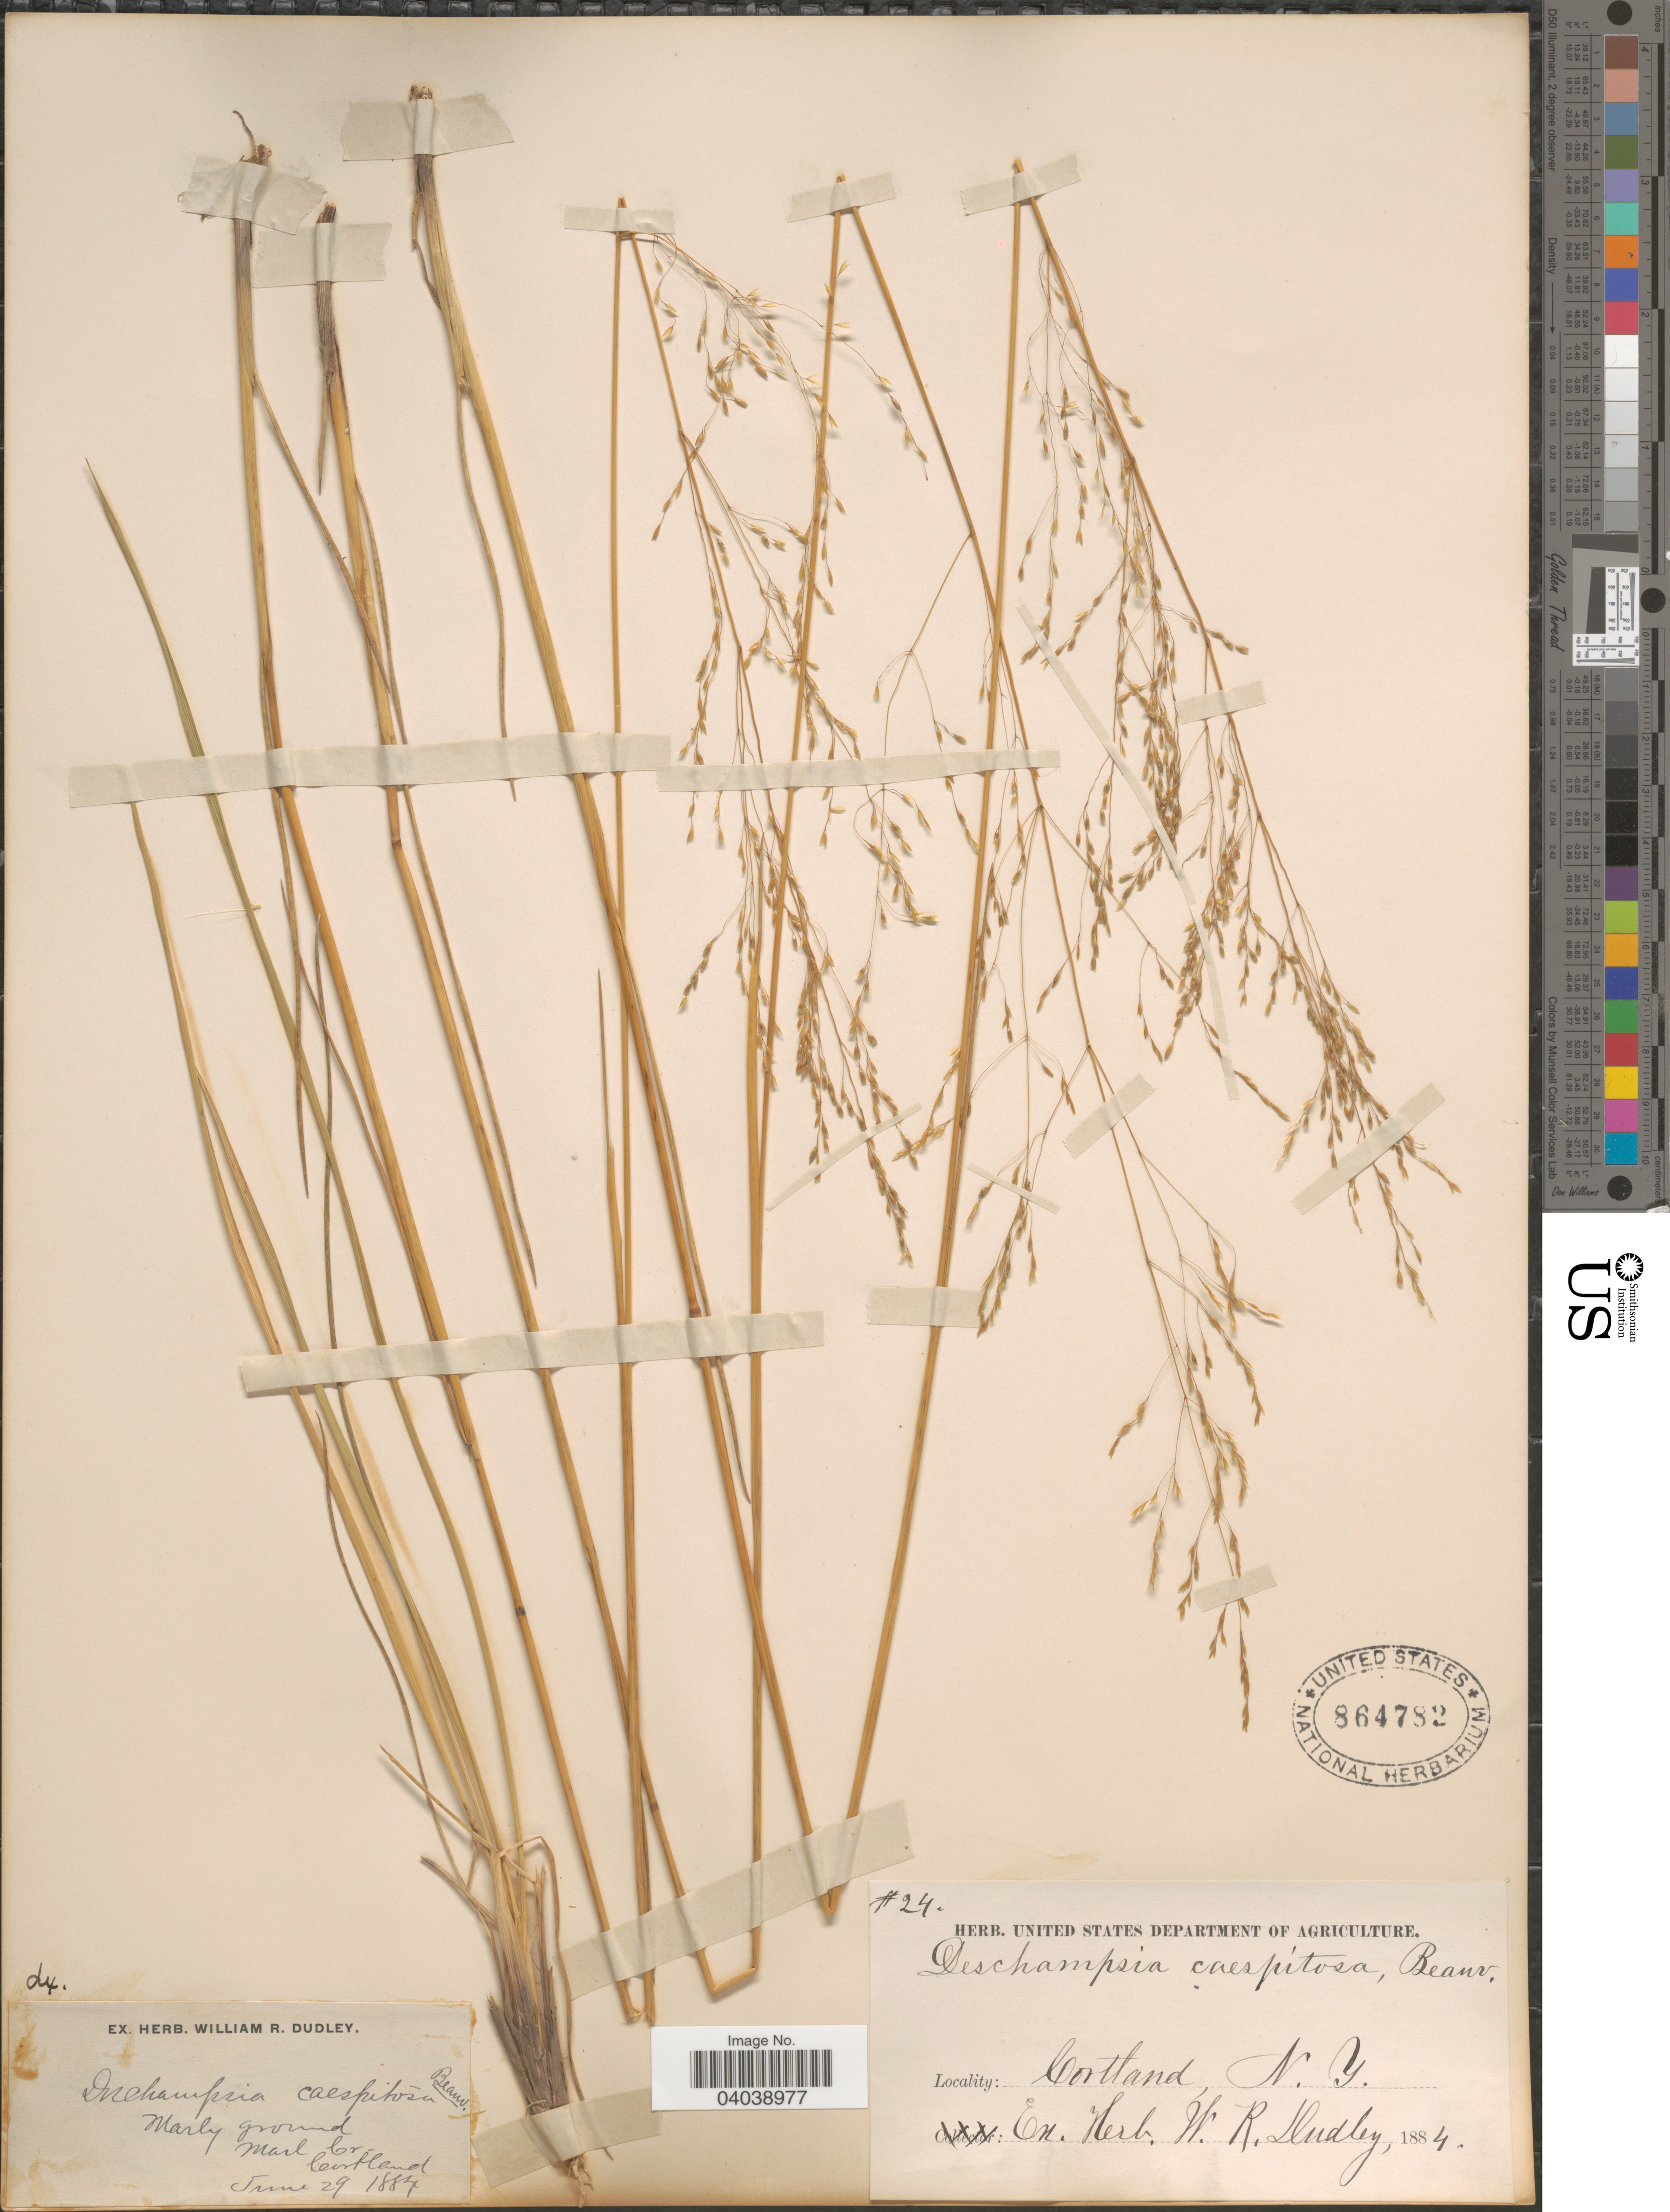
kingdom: Plantae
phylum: Tracheophyta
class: Liliopsida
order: Poales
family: Poaceae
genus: Deschampsia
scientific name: Deschampsia cespitosa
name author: (L.) P. Beauv.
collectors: Ex herb. William R. Dudley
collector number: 24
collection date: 1884-06-29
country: United States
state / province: New York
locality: Marly Ground. Marl Cr Cortland.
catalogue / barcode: US 864782